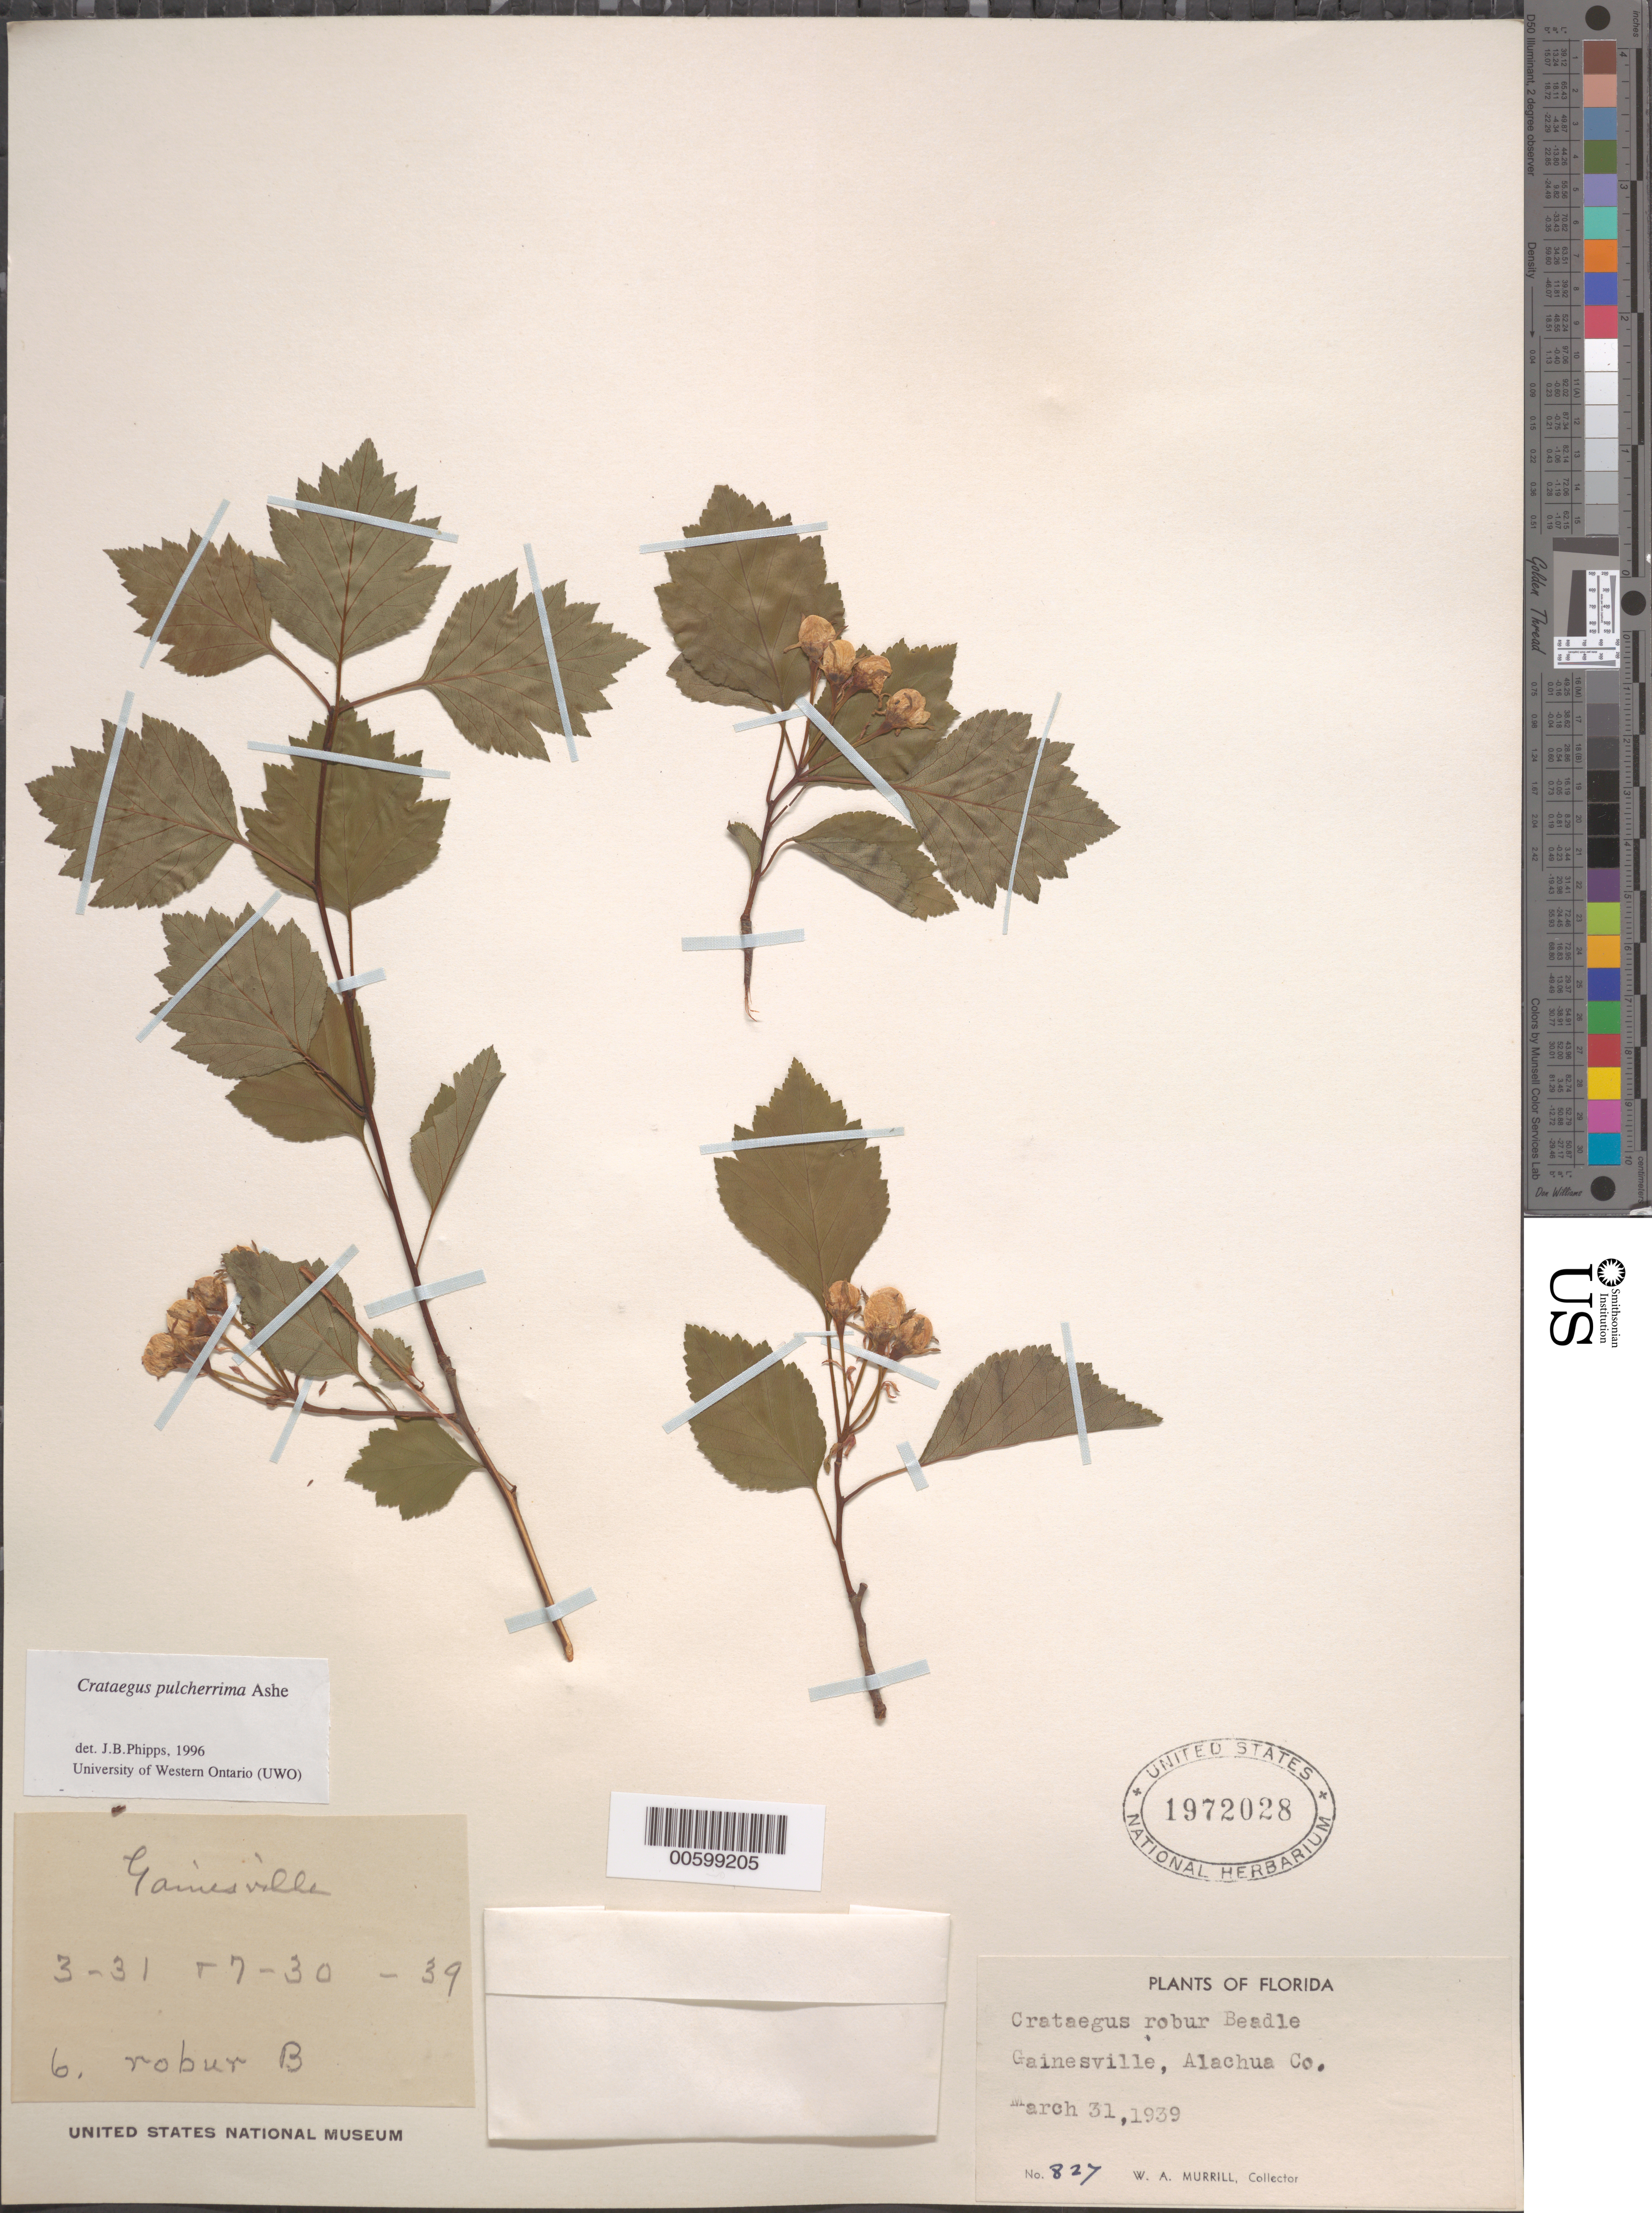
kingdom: Plantae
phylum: Tracheophyta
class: Magnoliopsida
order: Rosales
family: Rosaceae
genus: Crataegus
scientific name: Crataegus pulcherrima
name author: Ashe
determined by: Phipps, James B., (UWO), University of Western Ontario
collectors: W. A. Murrill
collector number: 827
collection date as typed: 31 Mar 1939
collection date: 1939-03-31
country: United States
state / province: Florida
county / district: Alachua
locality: Gainesville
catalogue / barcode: US 1972028